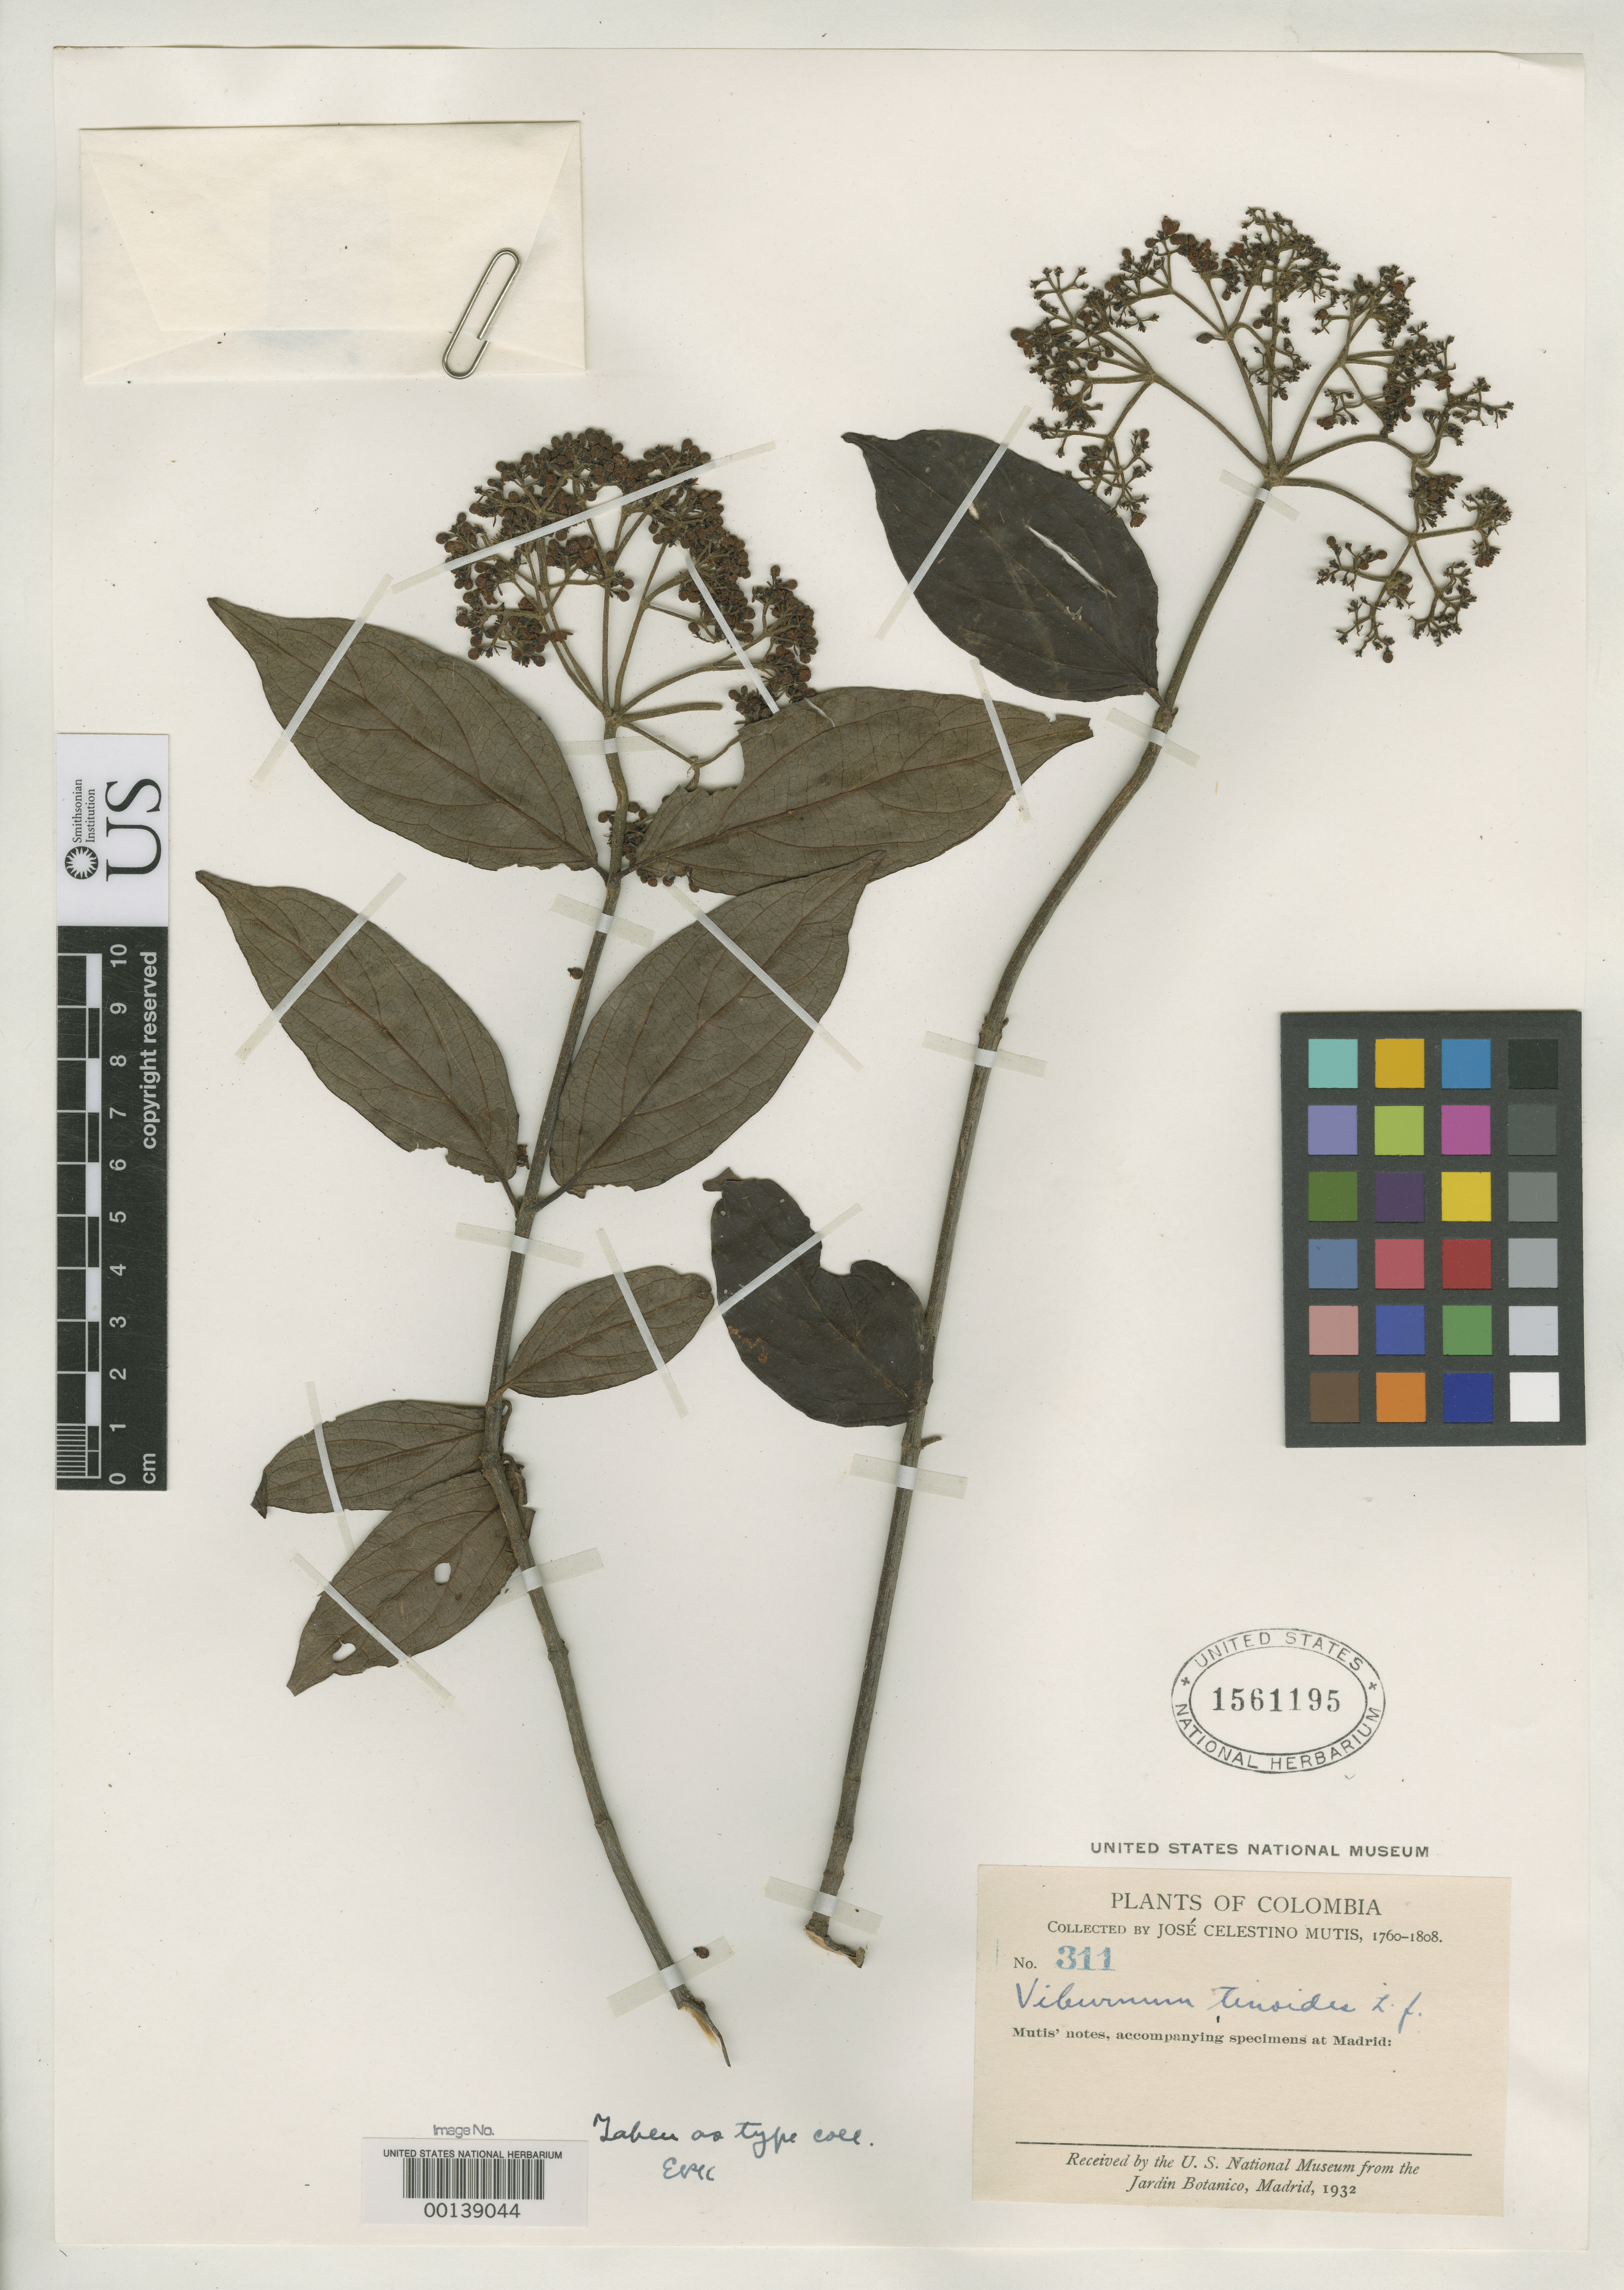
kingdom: Plantae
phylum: Tracheophyta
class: Magnoliopsida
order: Dipsacales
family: Viburnaceae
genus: Viburnum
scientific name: Viburnum tinoides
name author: L. f.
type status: Type Collection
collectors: J. C. B. Mutis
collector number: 311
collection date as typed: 1760 to -- --- 1808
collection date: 1760/1808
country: Colombia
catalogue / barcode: US 1561195